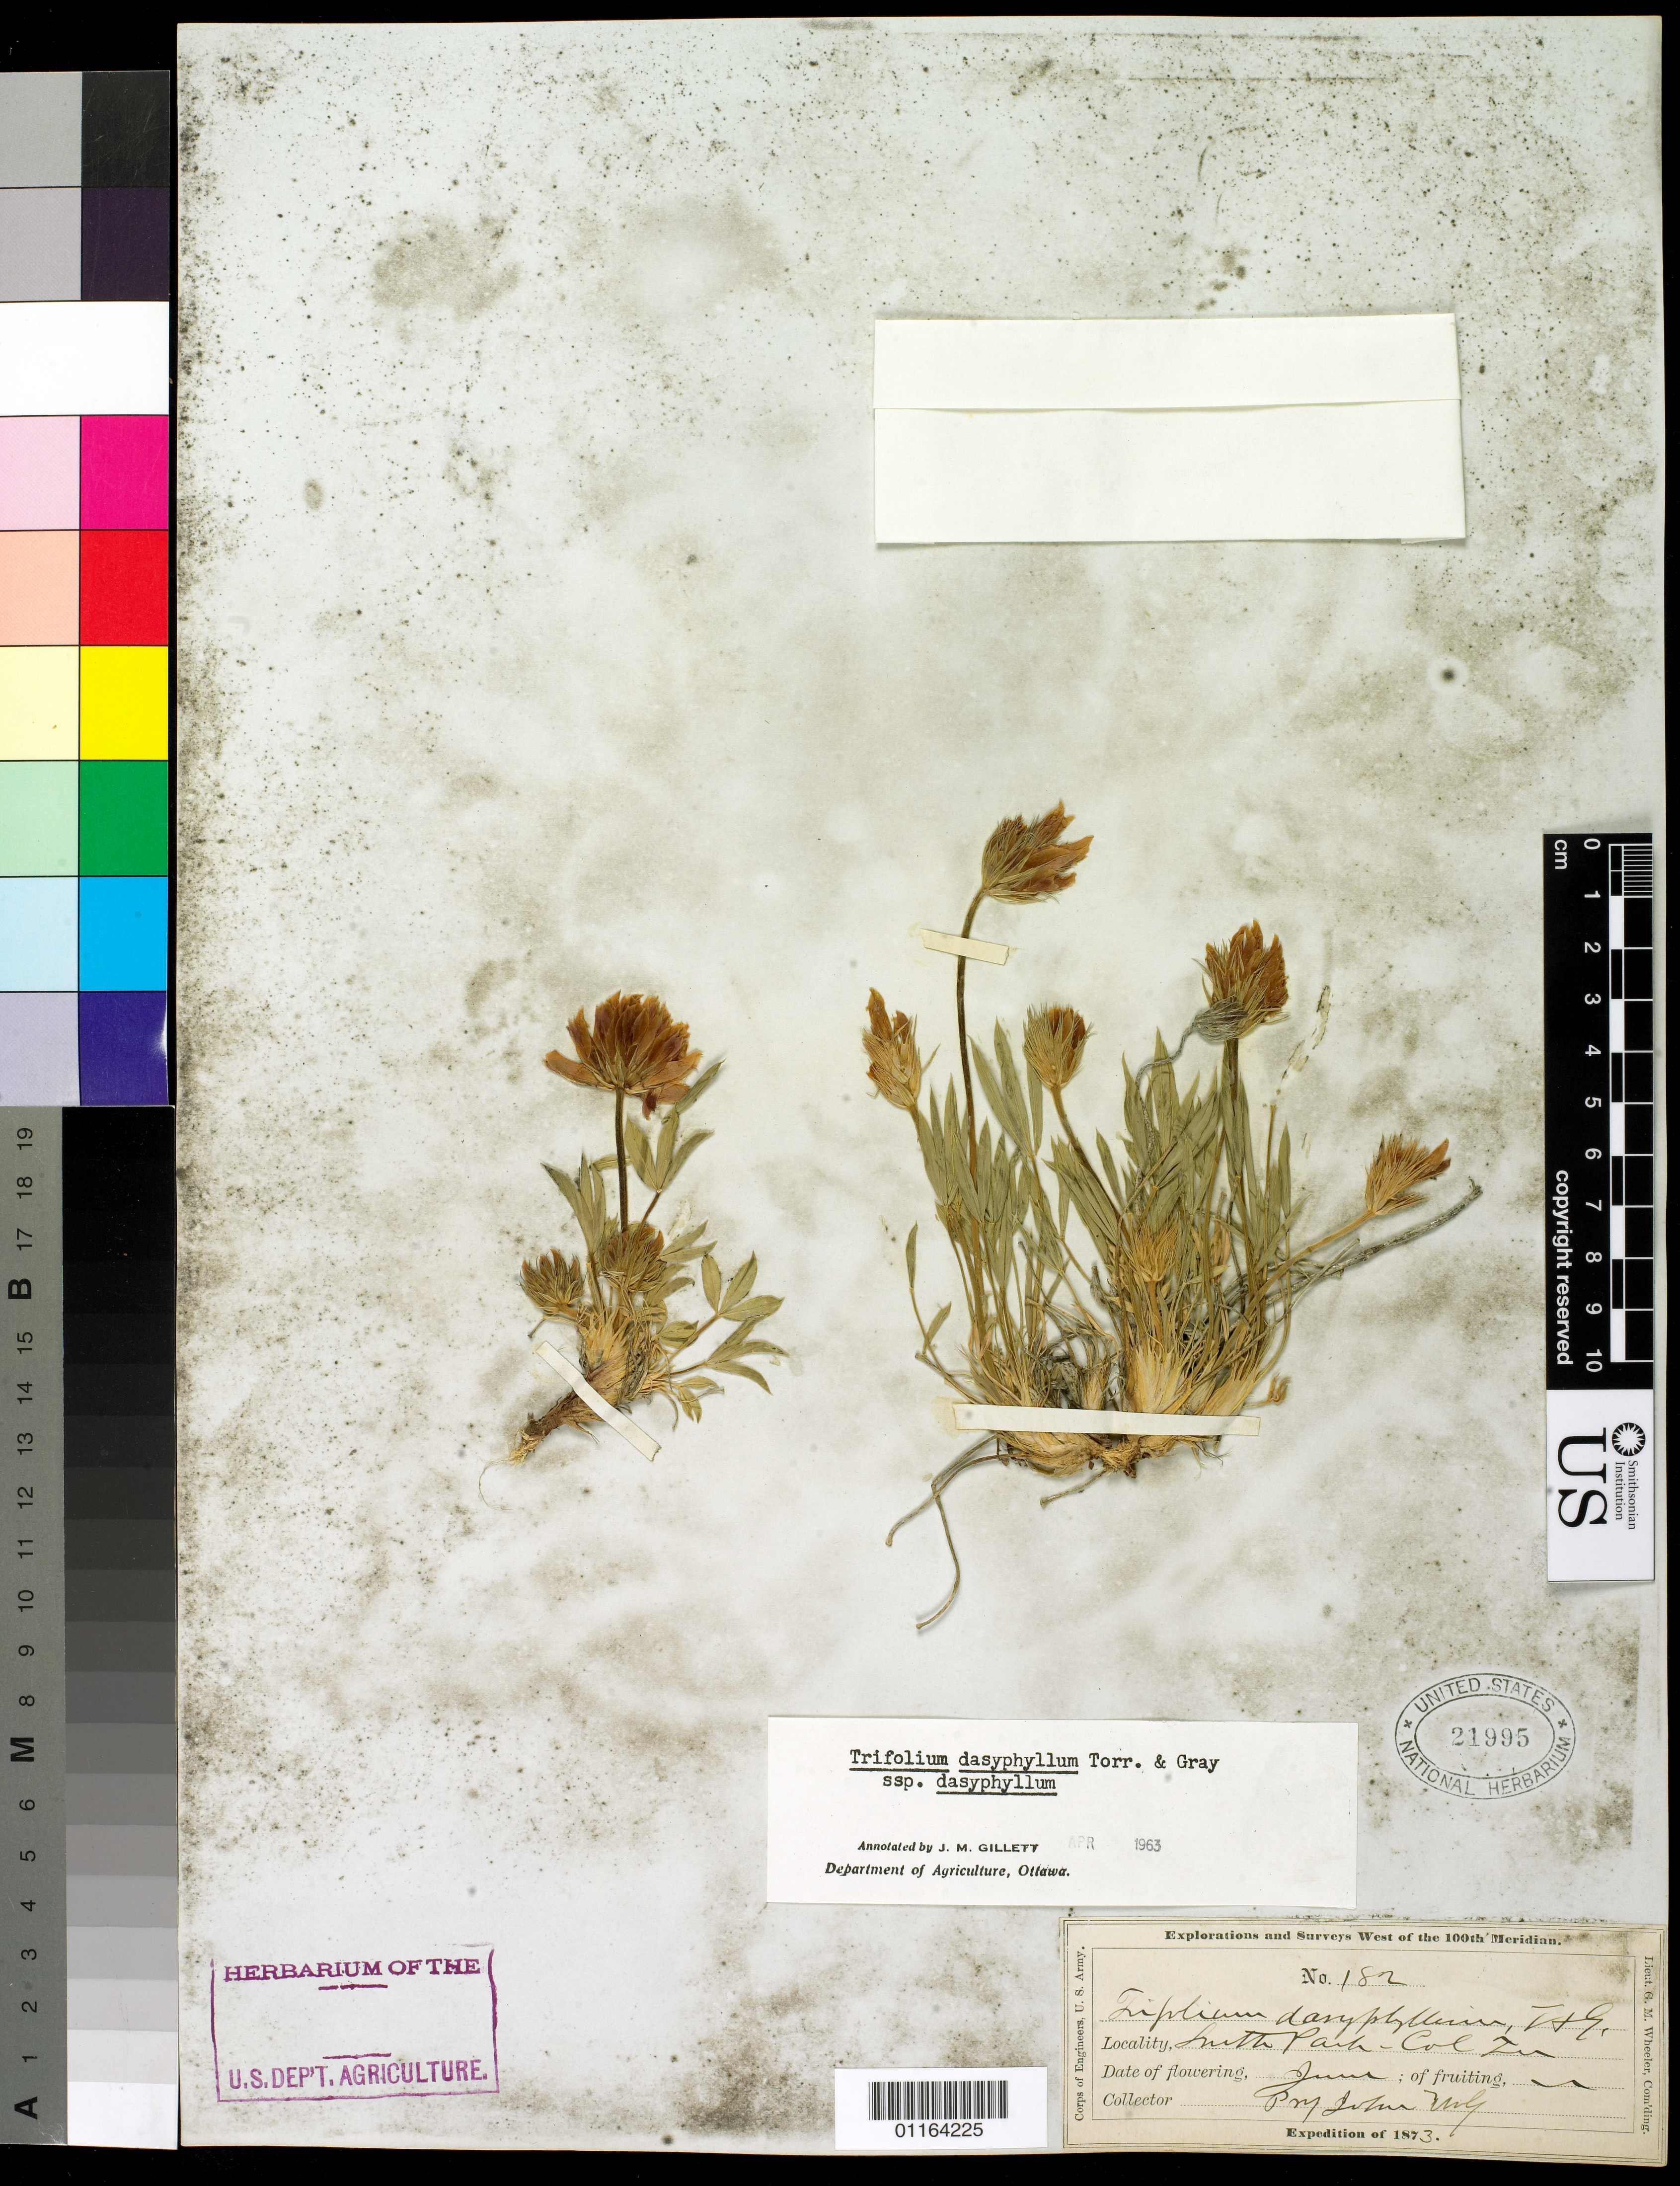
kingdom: Plantae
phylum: Tracheophyta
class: Magnoliopsida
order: Fabales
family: Fabaceae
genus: Trifolium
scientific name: Trifolium dasyphyllum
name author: Torr. & A. Gray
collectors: J. Wolf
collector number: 182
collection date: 1873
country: United States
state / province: Colorado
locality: South Park, Col Ter.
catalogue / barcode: US 21995